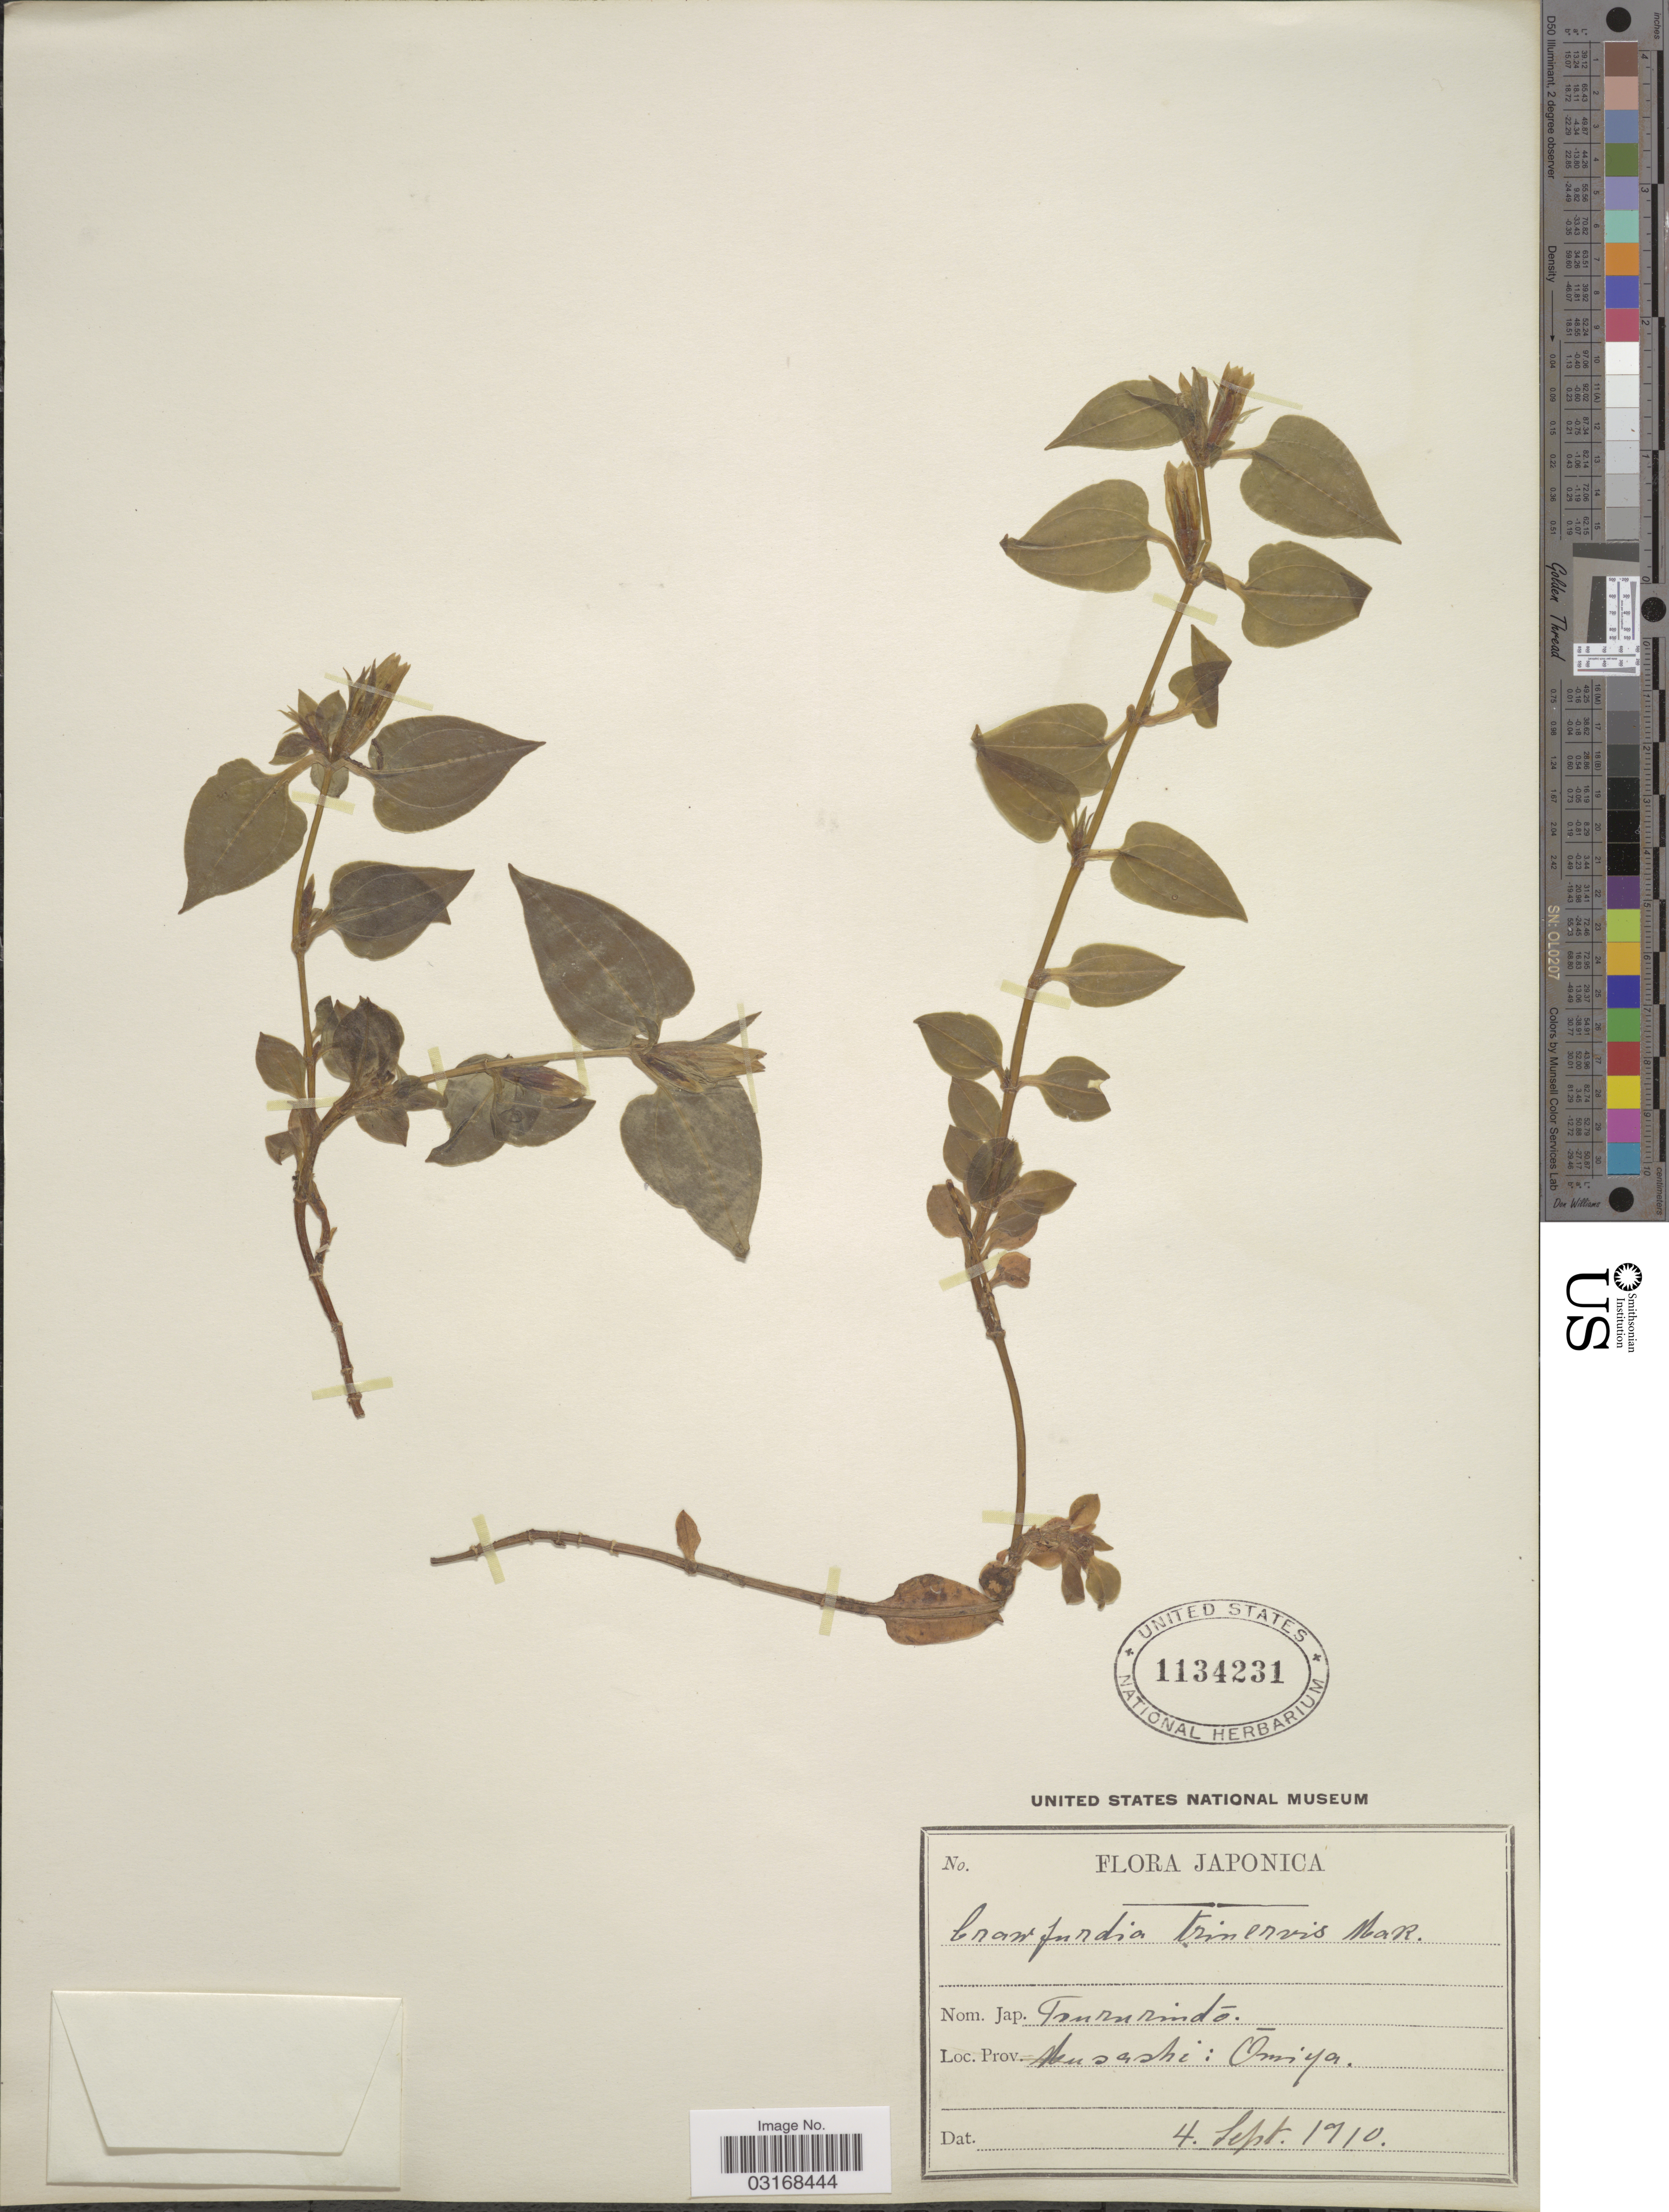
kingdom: Plantae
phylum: Tracheophyta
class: Magnoliopsida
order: Gentianales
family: Gentianaceae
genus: Crawfurdia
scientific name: Crawfurdia japonica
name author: Siebold & Zucc.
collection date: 1910-09-04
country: Japan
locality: Prov. Musashi: Omiya.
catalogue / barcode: US 1134231